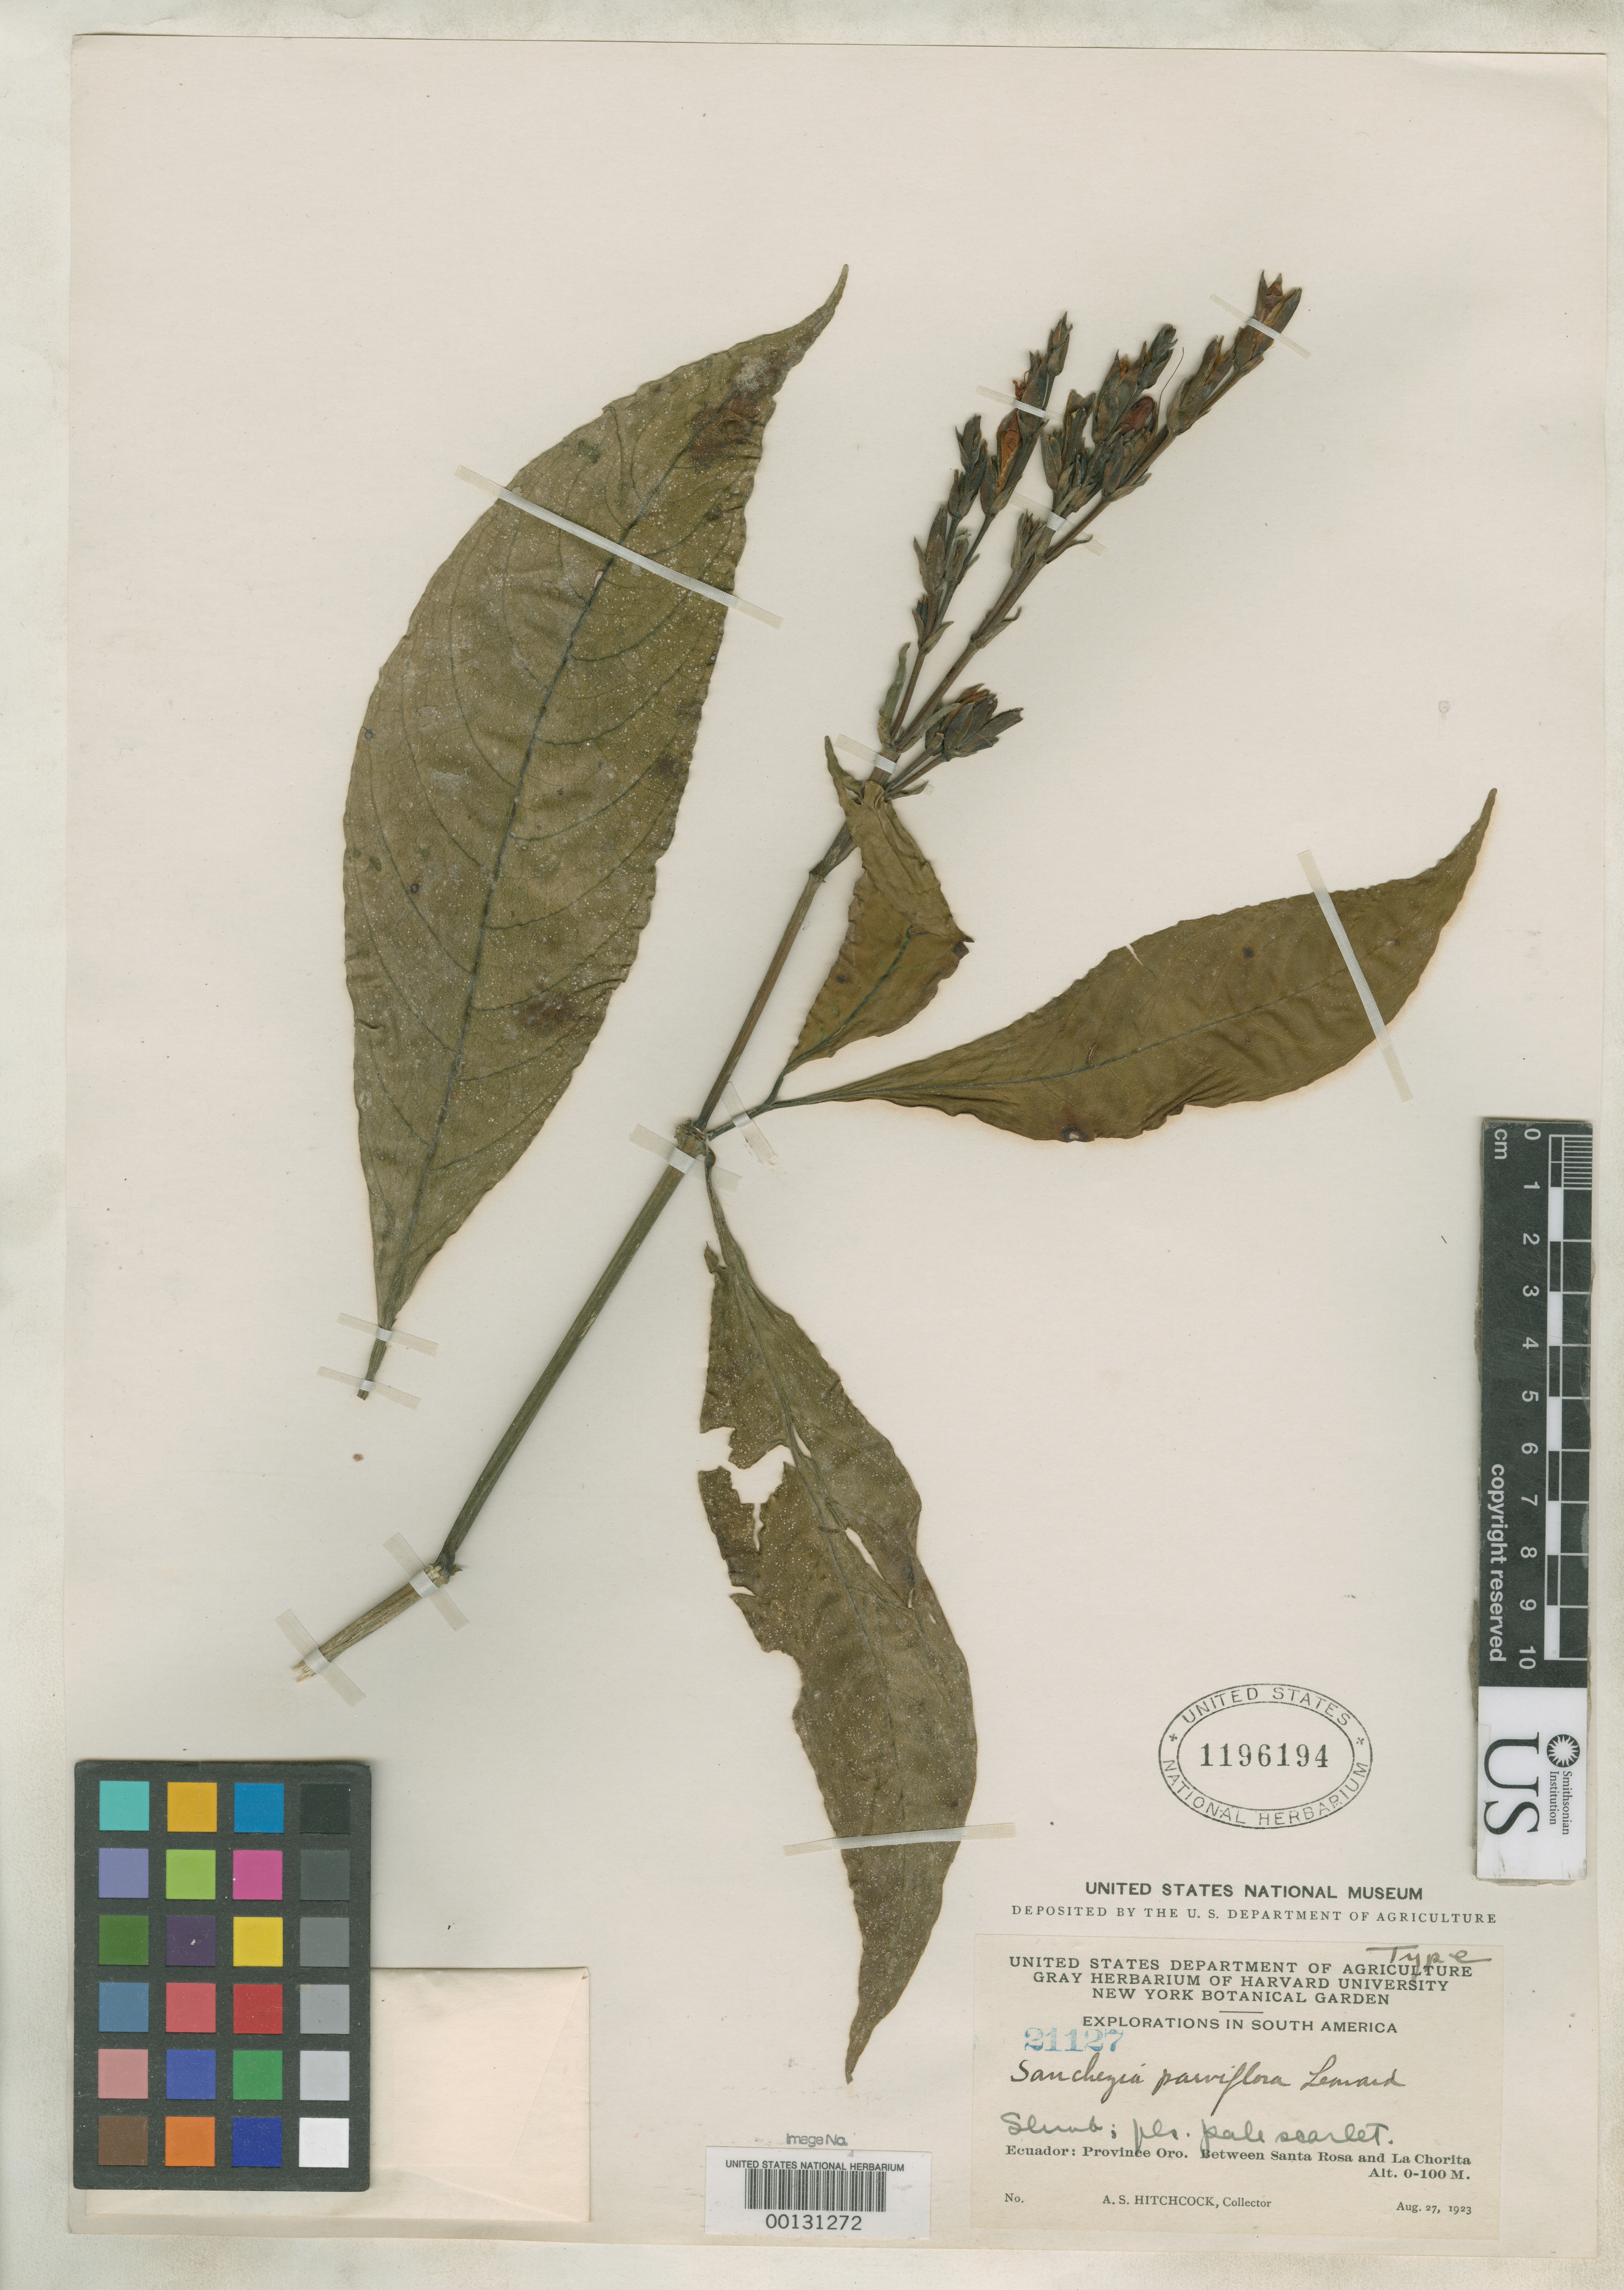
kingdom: Plantae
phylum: Tracheophyta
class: Magnoliopsida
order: Lamiales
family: Acanthaceae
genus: Sanchezia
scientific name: Sanchezia parviflora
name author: Leonard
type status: Holotype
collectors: A. S. Hitchcock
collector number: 21127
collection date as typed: Aug 1923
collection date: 1923-08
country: Ecuador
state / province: El Oro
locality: Between Santa Rosa and La Chorita.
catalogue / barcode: US 1196194